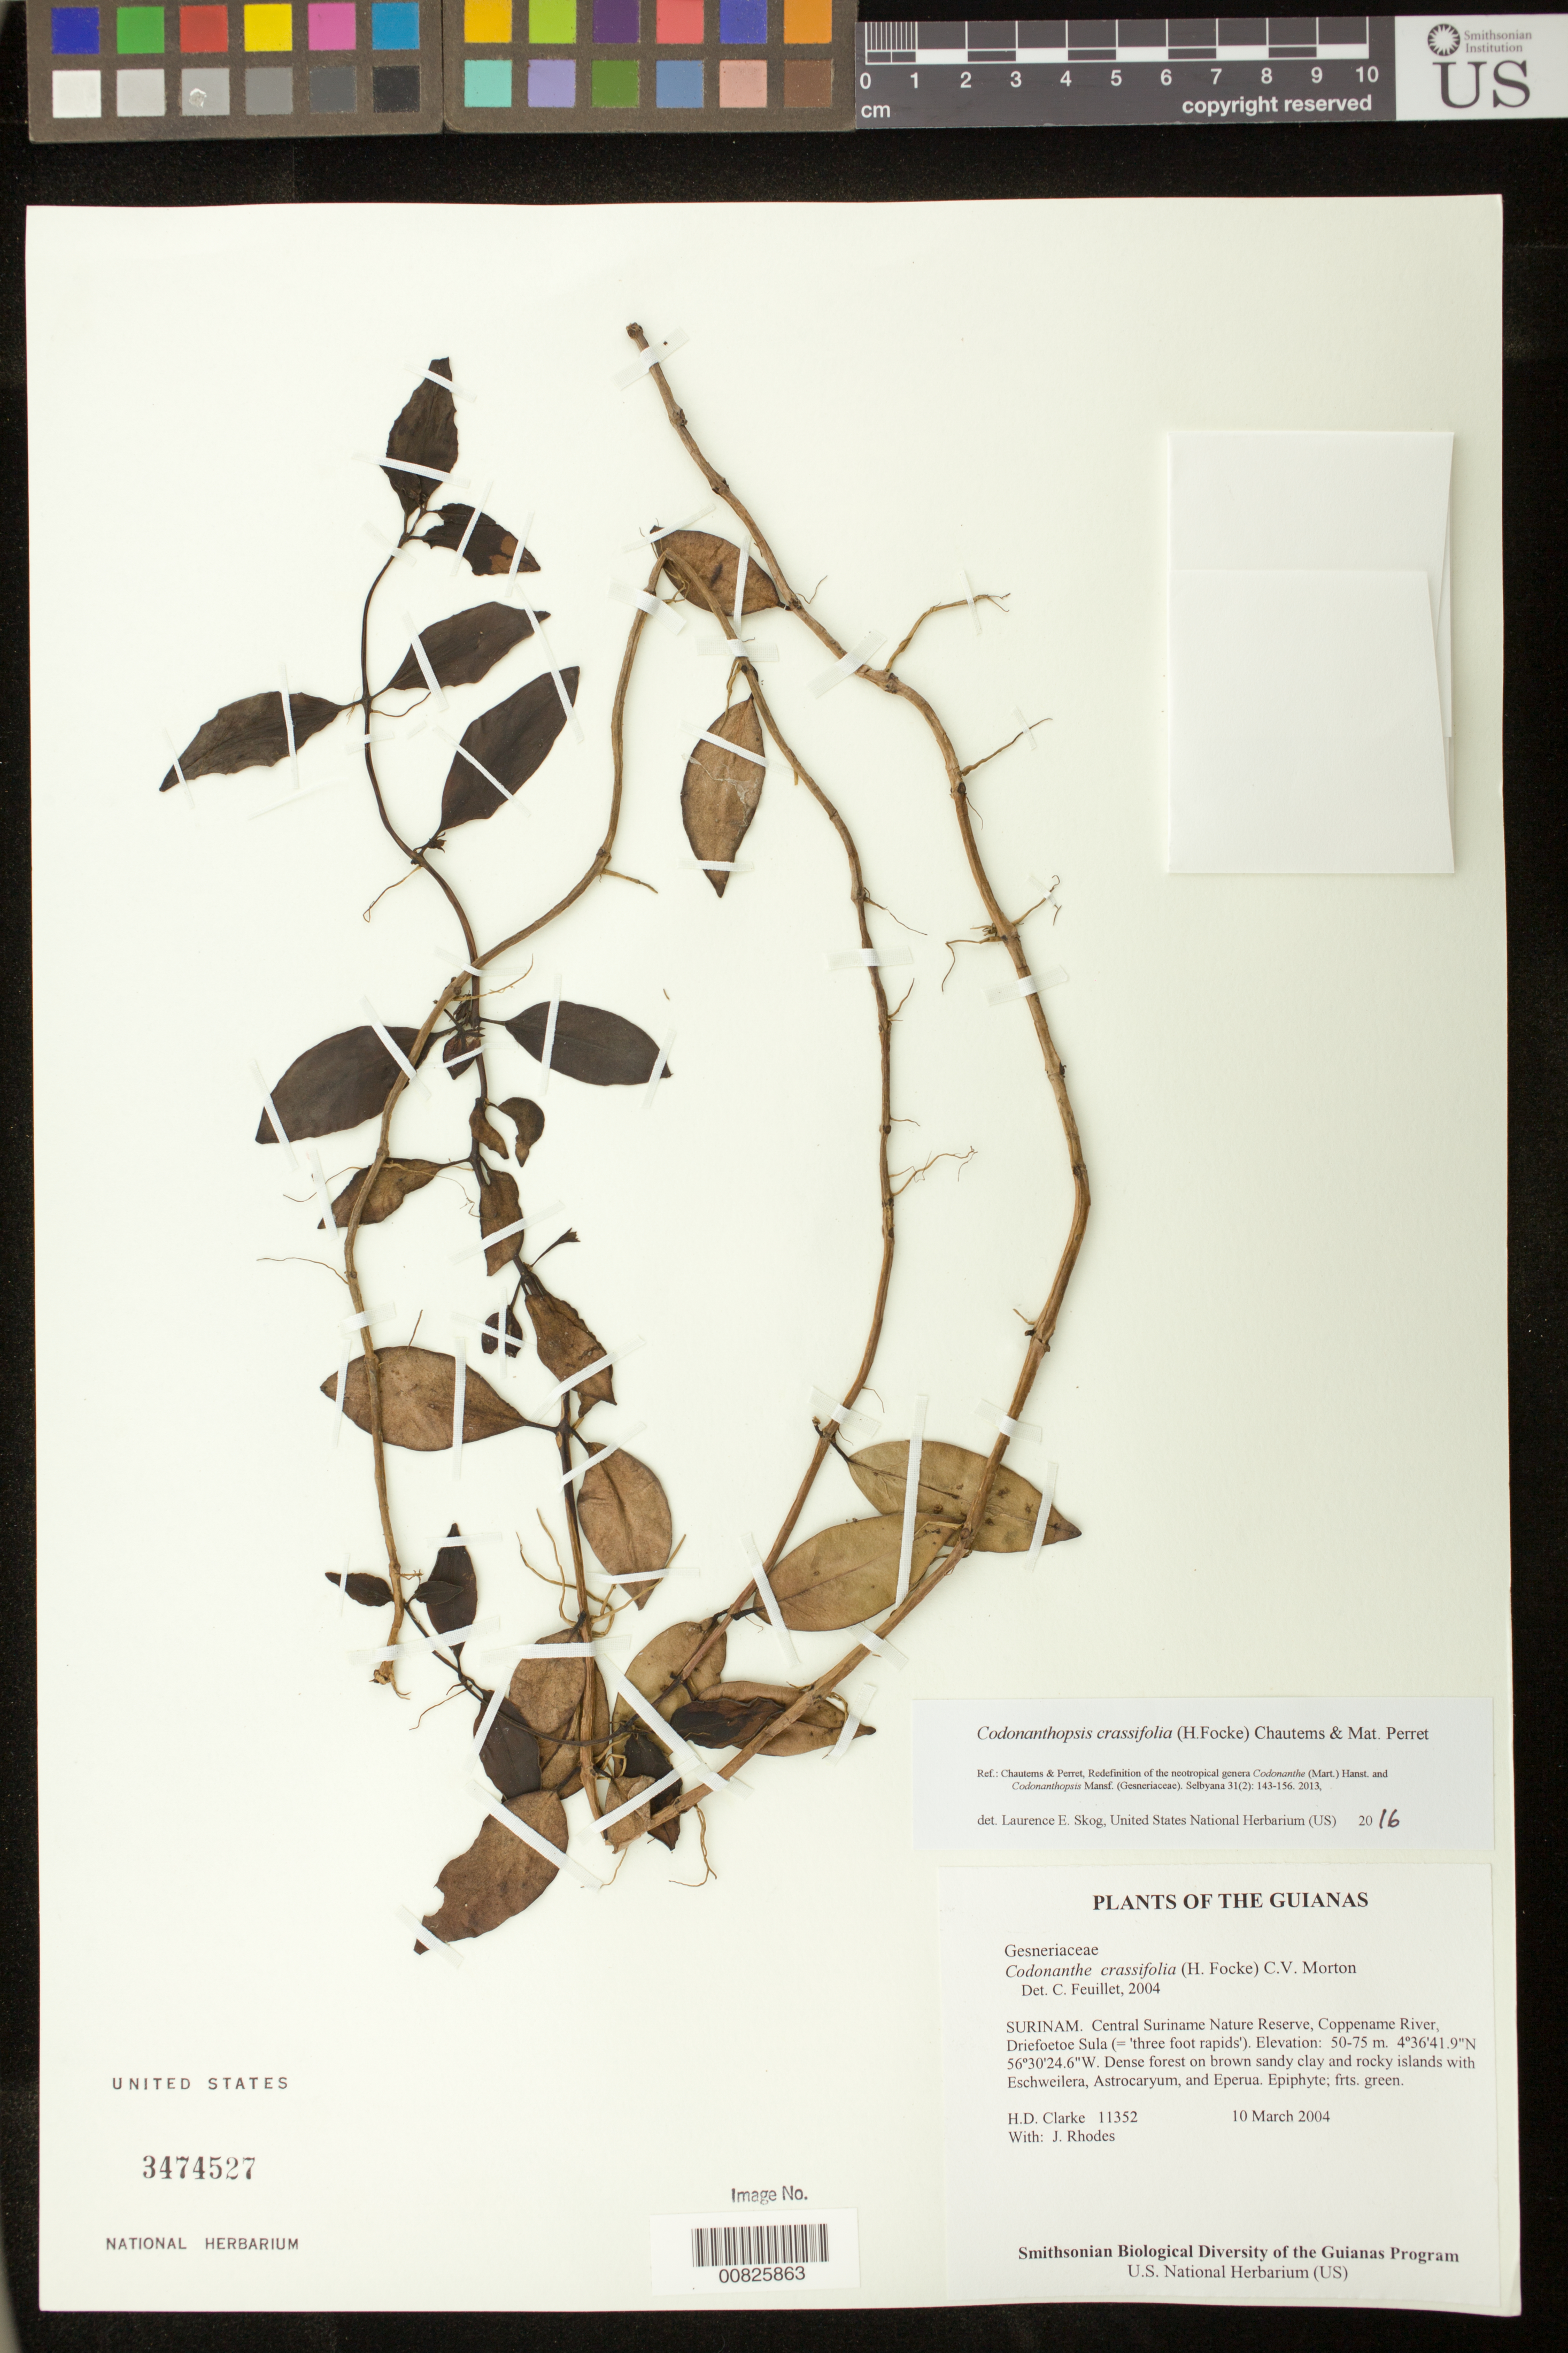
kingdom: Plantae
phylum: Tracheophyta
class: Magnoliopsida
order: Lamiales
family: Gesneriaceae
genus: Codonanthopsis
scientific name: Codonanthopsis crassifolia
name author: (H. Focke) Chautems & Mat.Perret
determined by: Skog, Laurence E.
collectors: H. D. Clarke & J. Rhodes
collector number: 11352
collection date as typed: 10 March 2004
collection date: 2004-03-10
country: Suriname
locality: Central Suriname Nature Reserve, Coppename River, Driefoetoe Sula (= 'three foot rapids')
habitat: Dense forest on brown sandy clay and rocky islands with Eschweilera, Astrocaryum, and Eperua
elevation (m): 50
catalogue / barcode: US 3474527